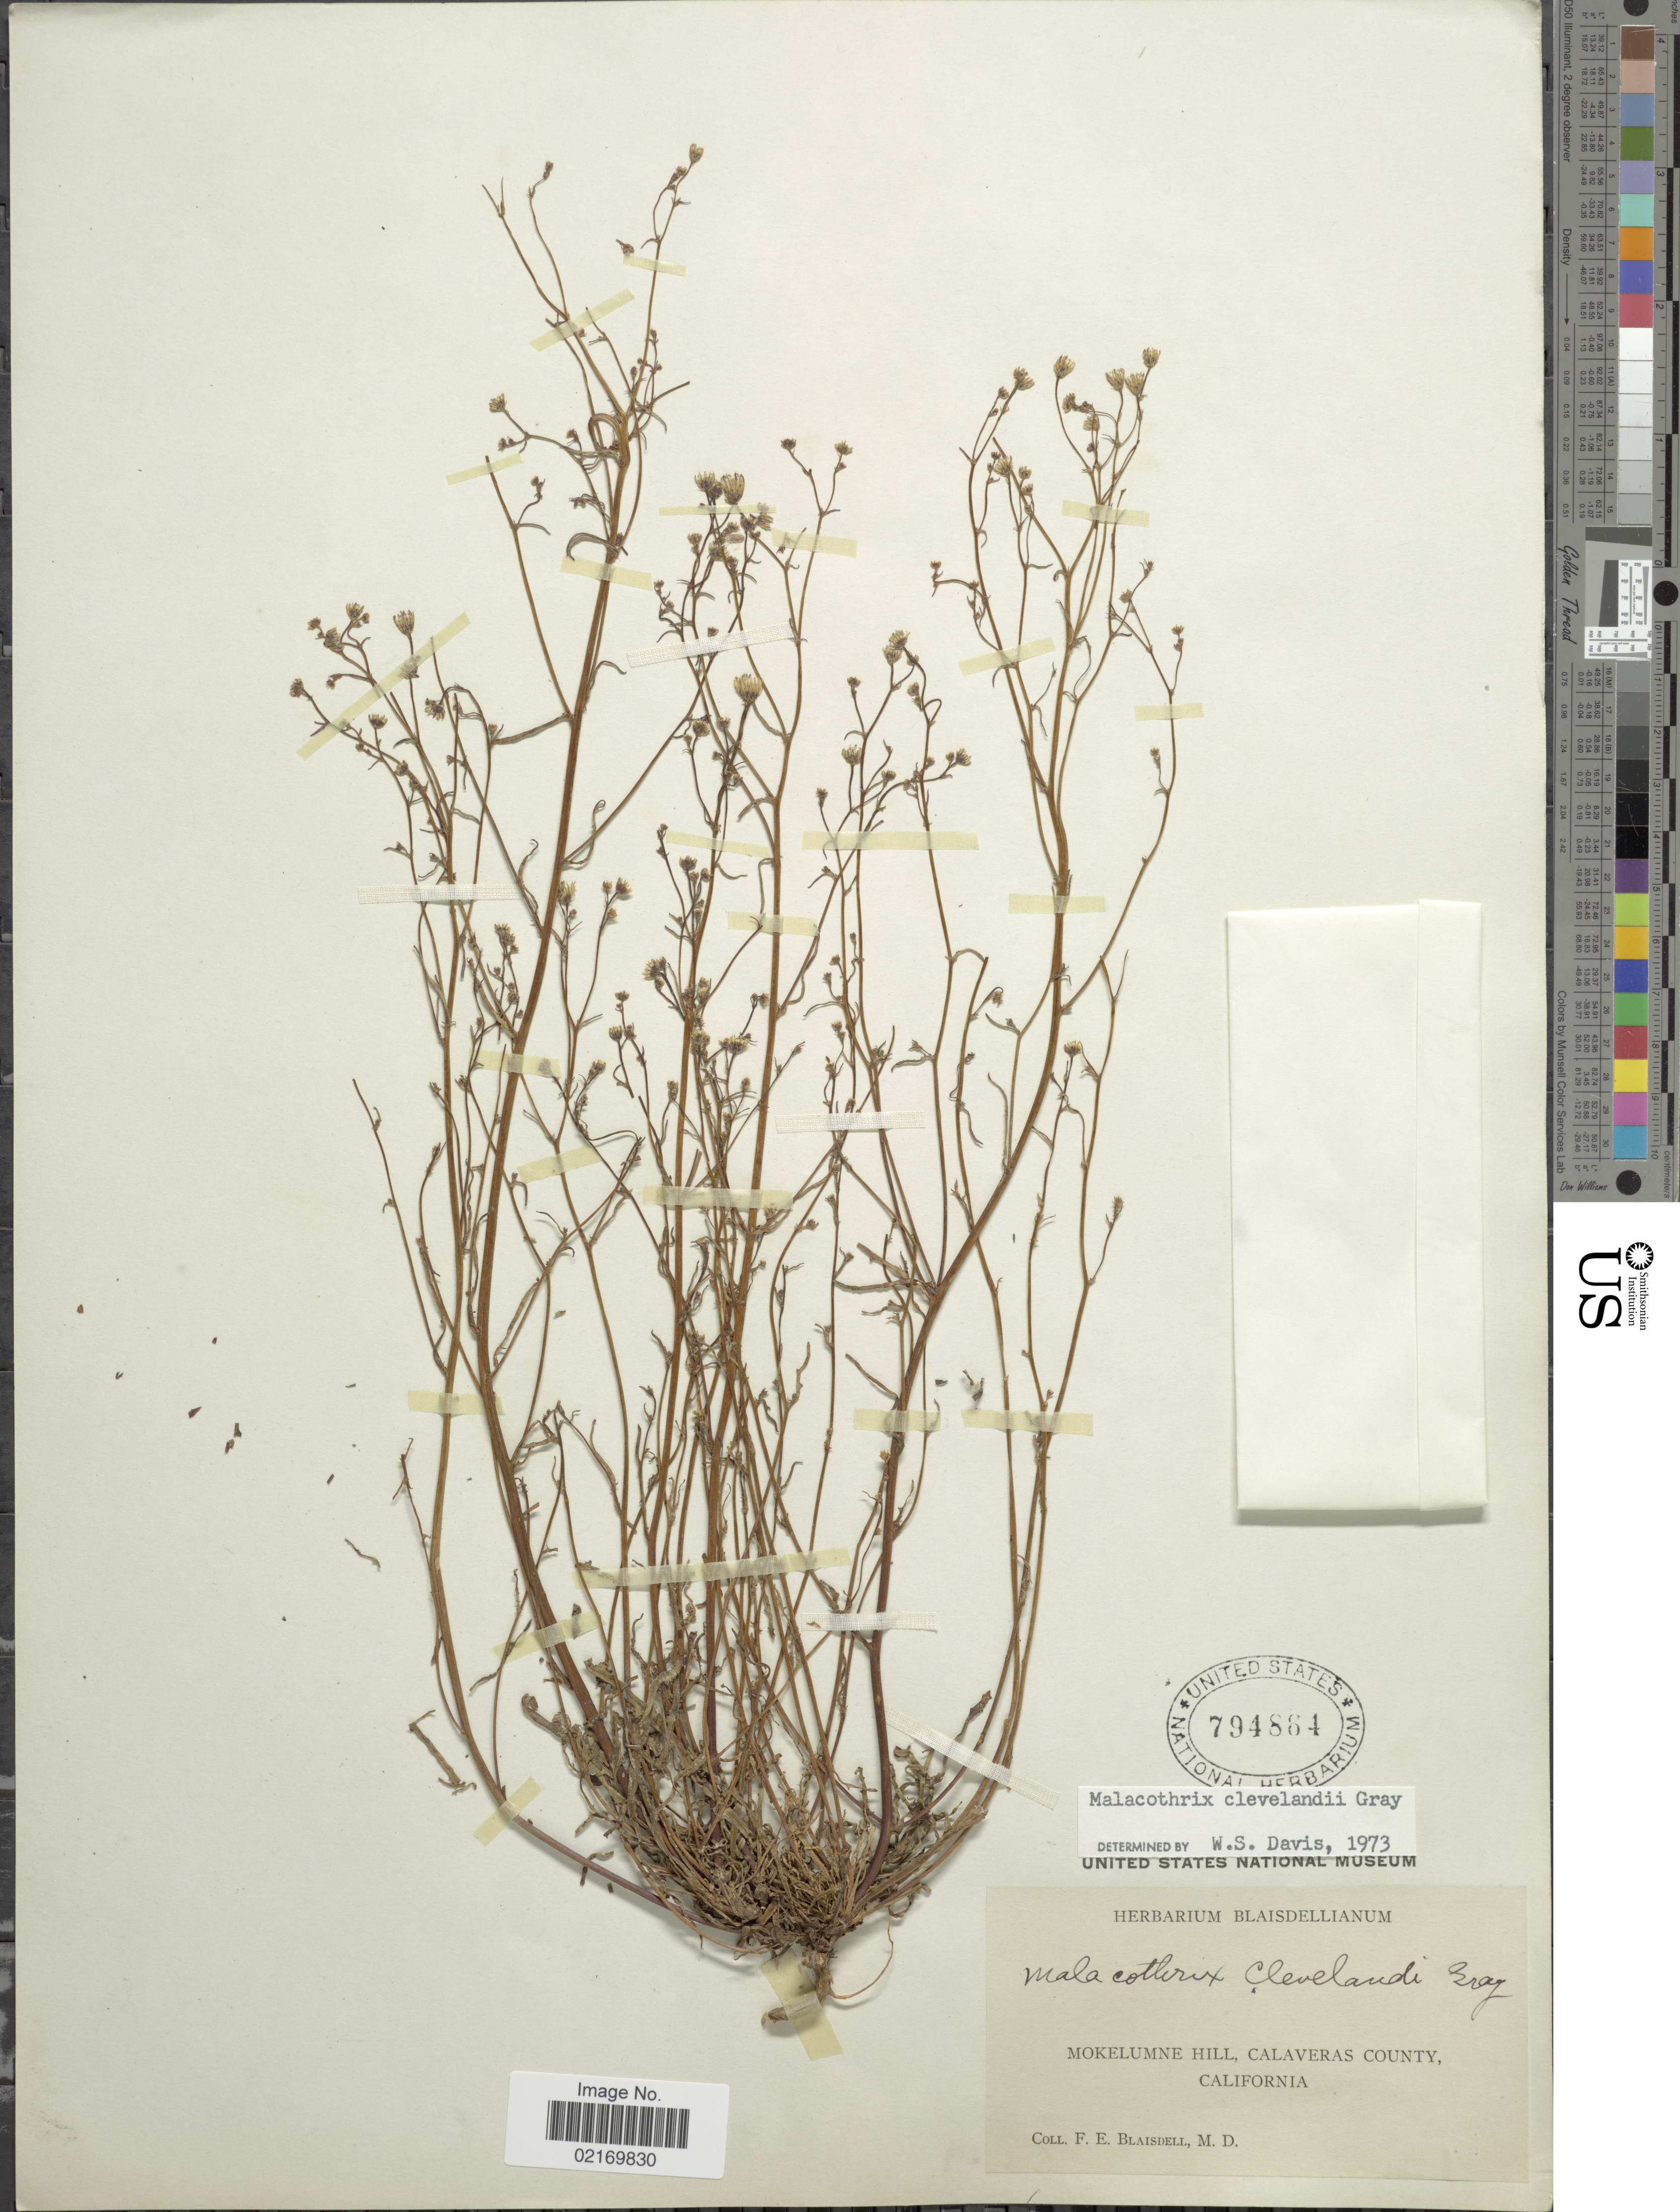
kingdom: Plantae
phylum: Tracheophyta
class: Magnoliopsida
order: Asterales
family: Asteraceae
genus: Malacothrix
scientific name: Malacothrix clevelandii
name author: A. Gray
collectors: F. Blaisdell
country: United States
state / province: California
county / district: Calaveras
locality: Mokelumne Hill, Calaveras County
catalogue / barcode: US 794864